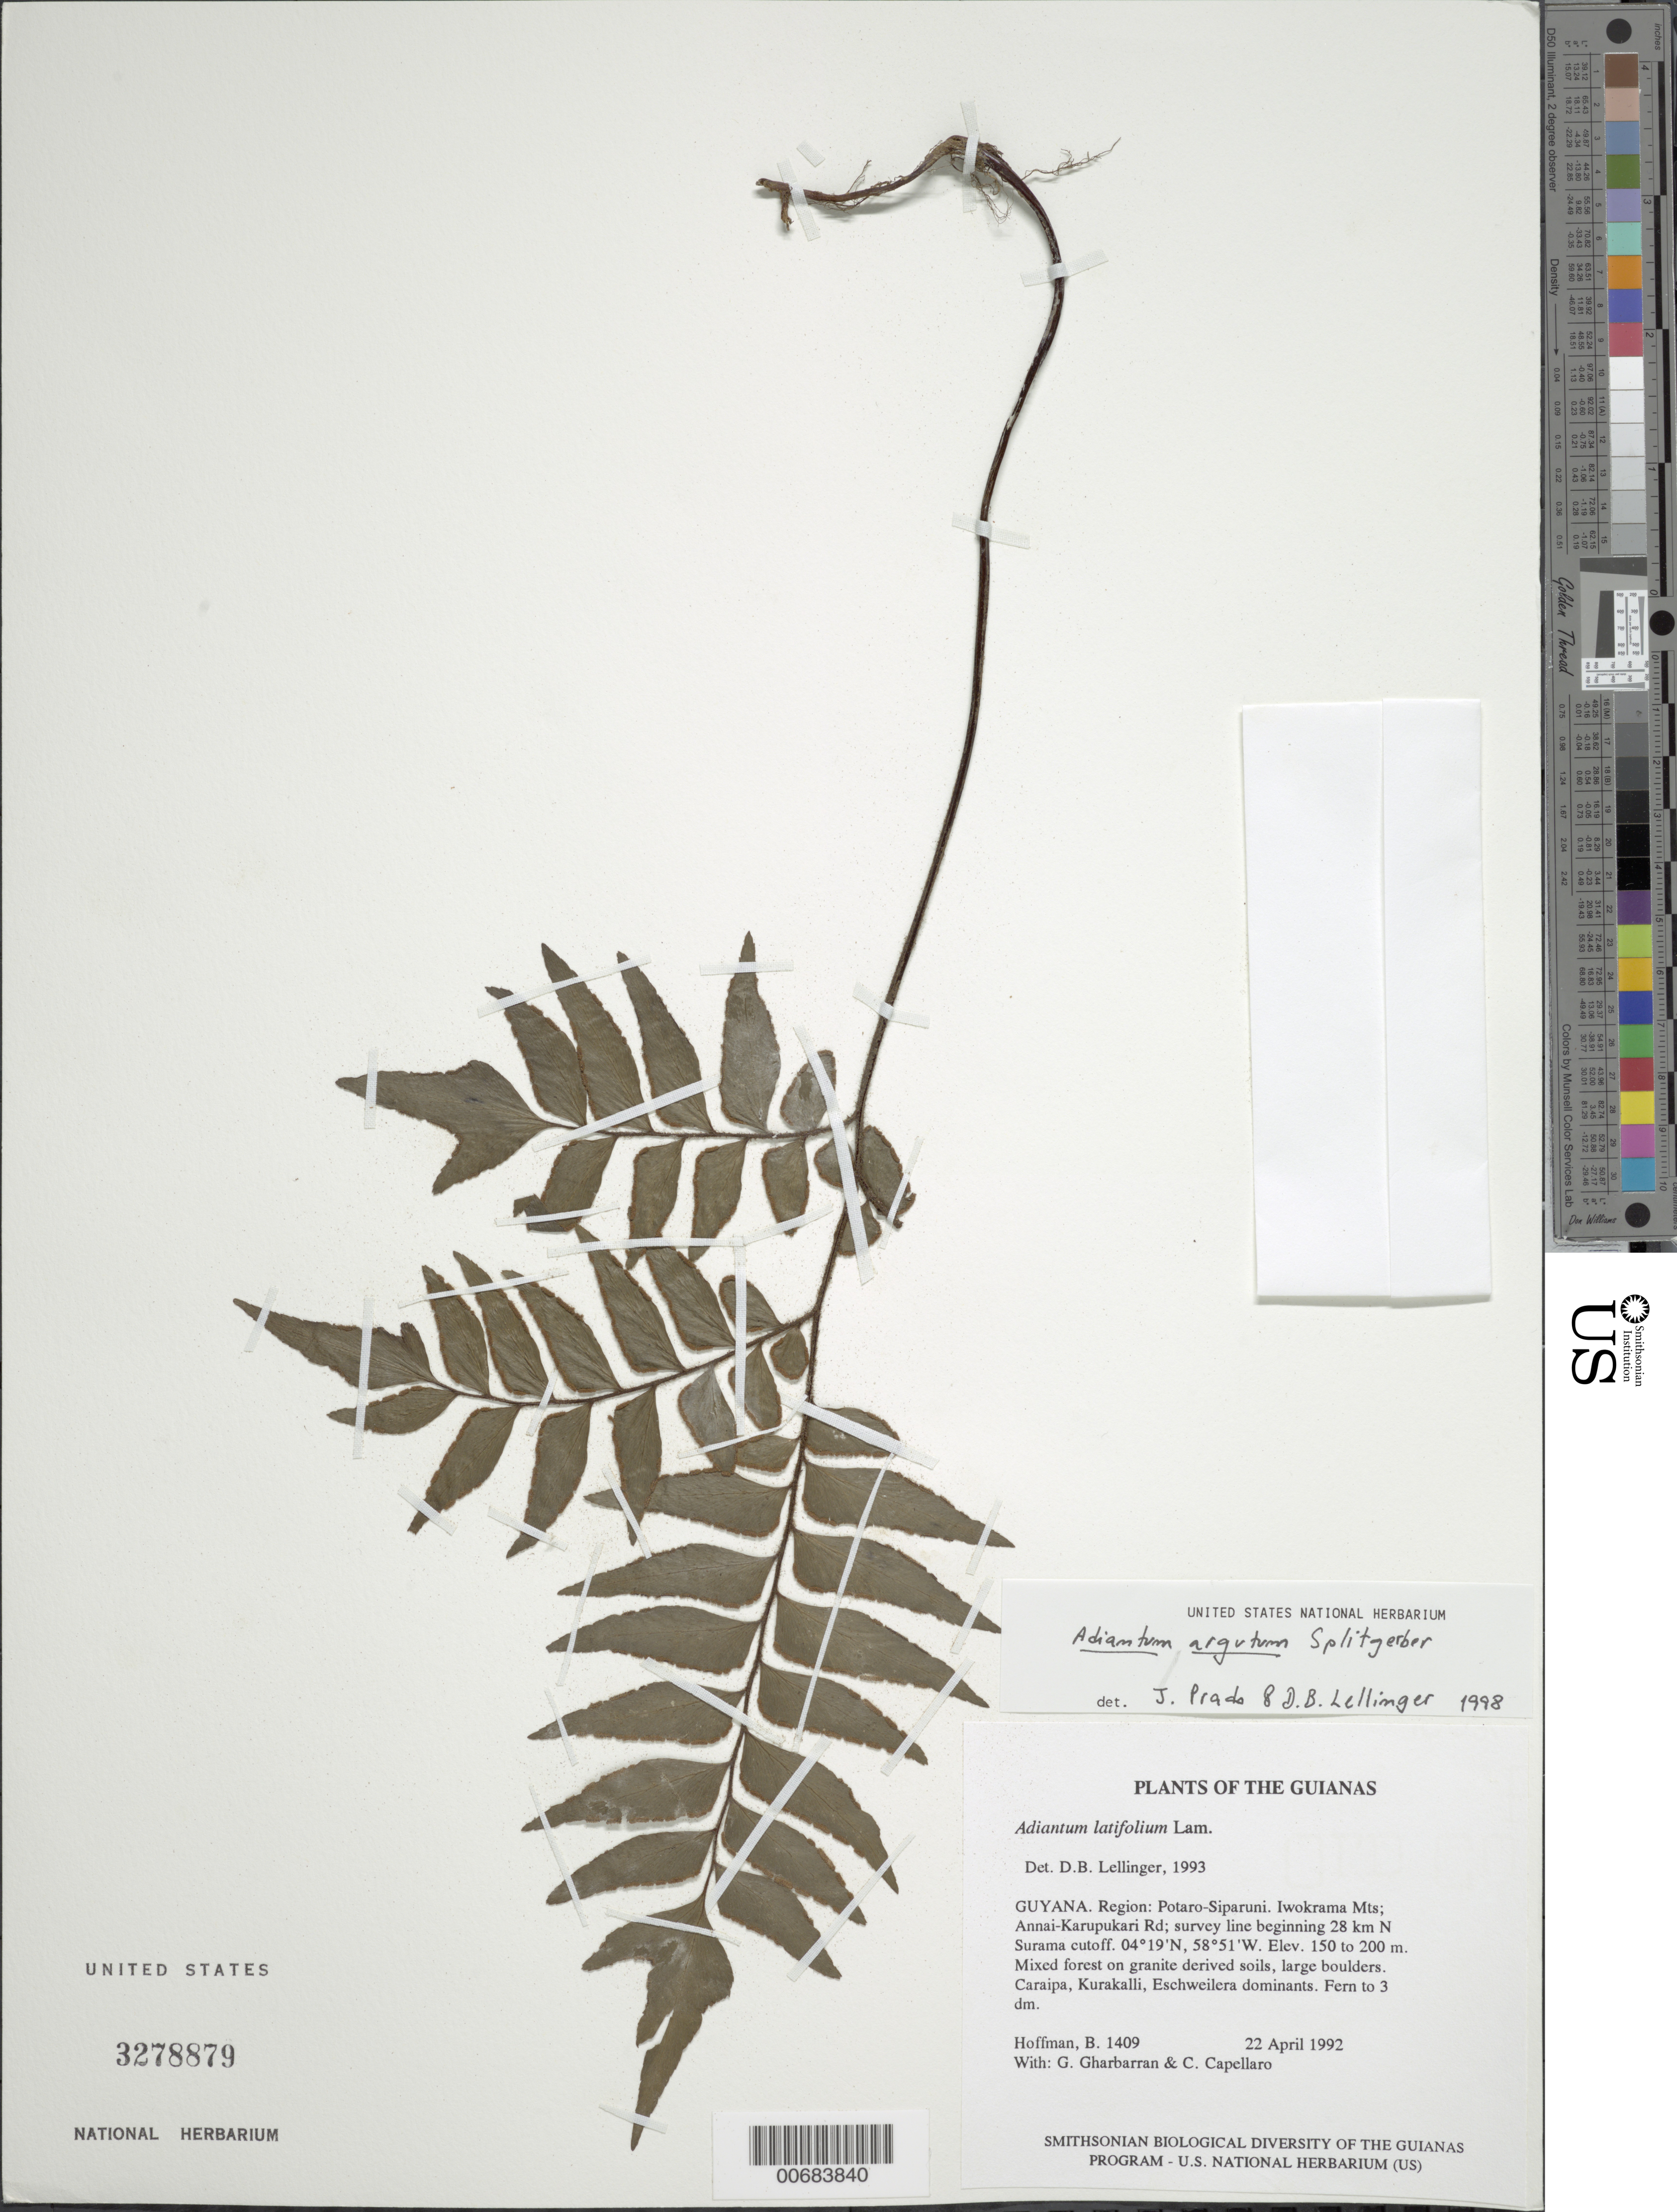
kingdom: Plantae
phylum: Tracheophyta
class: Polypodiopsida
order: Polypodiales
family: Pteridaceae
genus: Adiantum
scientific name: Adiantum argutum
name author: Splitg.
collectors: B. Hoffman, G. Gharbarran & C. Capellaro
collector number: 1409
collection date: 1992-04-22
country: Guyana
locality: Region: Potaro-Siparuni. Iwokrama Mts; Annai-Karupukari Rd.; survey line beginning 28 km N Surama cutoff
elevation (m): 150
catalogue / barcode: US 3278879